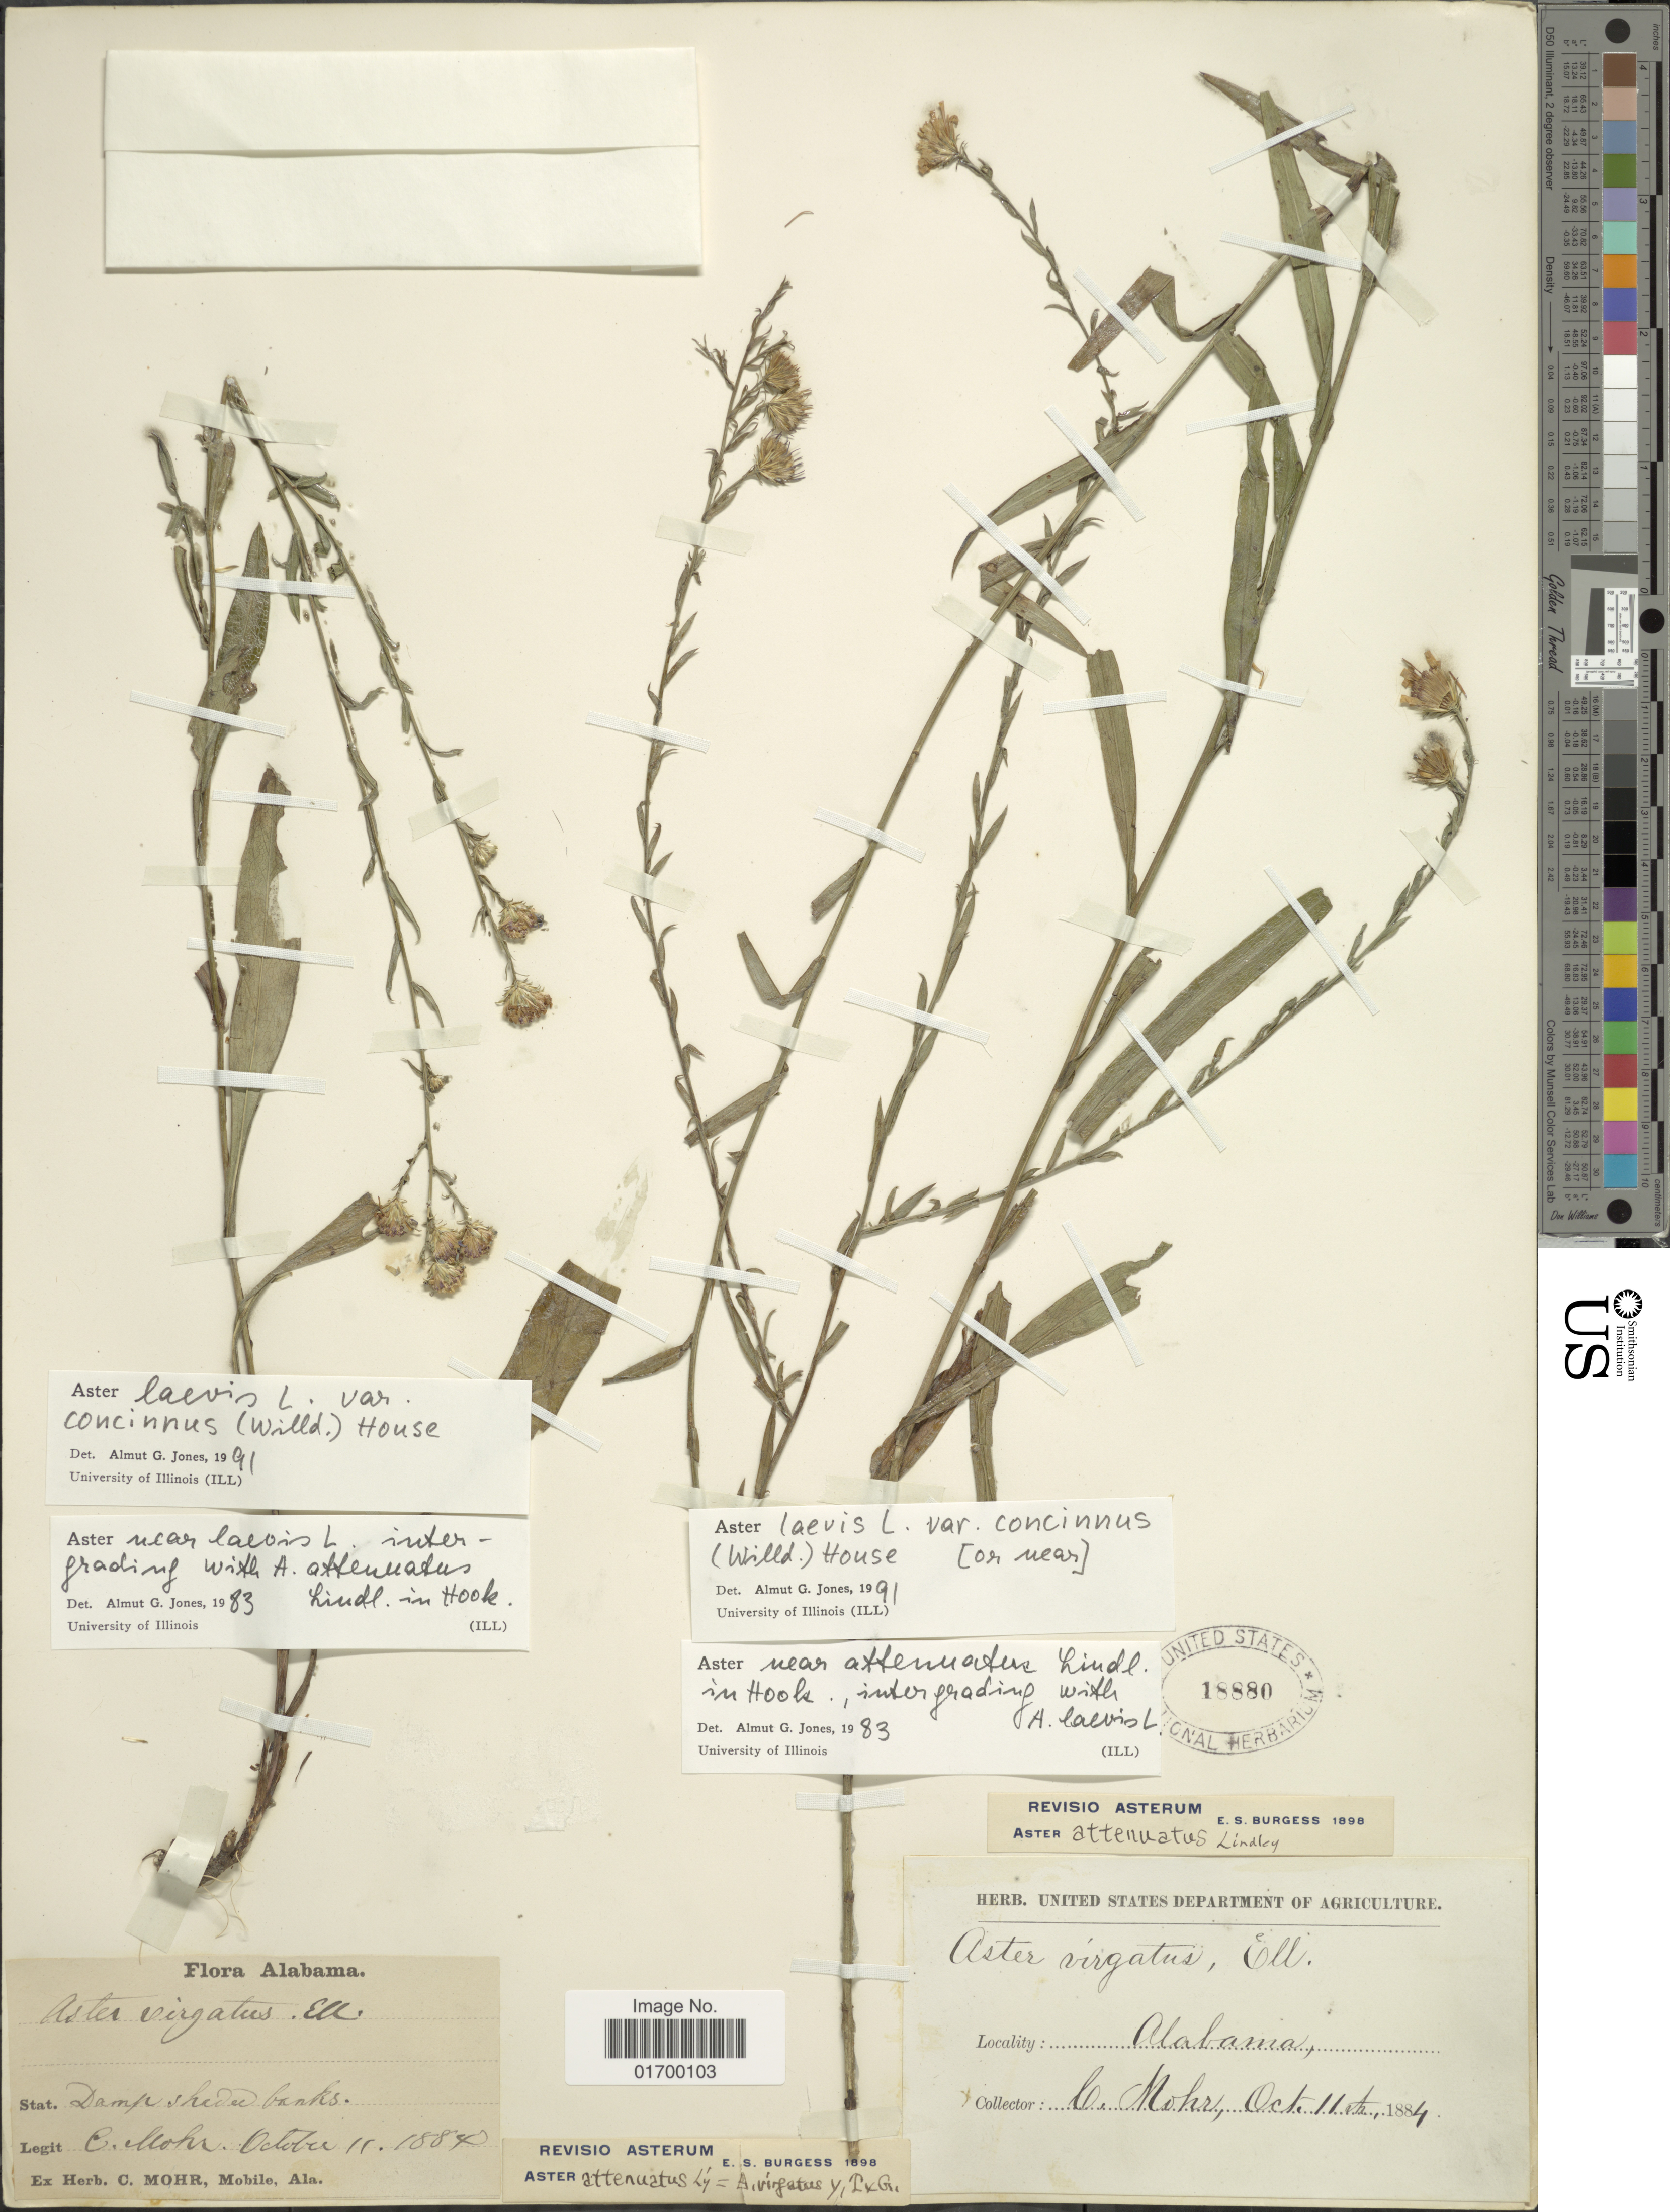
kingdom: Plantae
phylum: Tracheophyta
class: Magnoliopsida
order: Asterales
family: Asteraceae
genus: Symphyotrichum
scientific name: Symphyotrichum laeve var. concinnum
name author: (Willd.) G.L. Nesom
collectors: C. T. Mohr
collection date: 1884-10-11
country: United States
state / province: Alabama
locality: Damp shaded banks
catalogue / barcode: US 18880